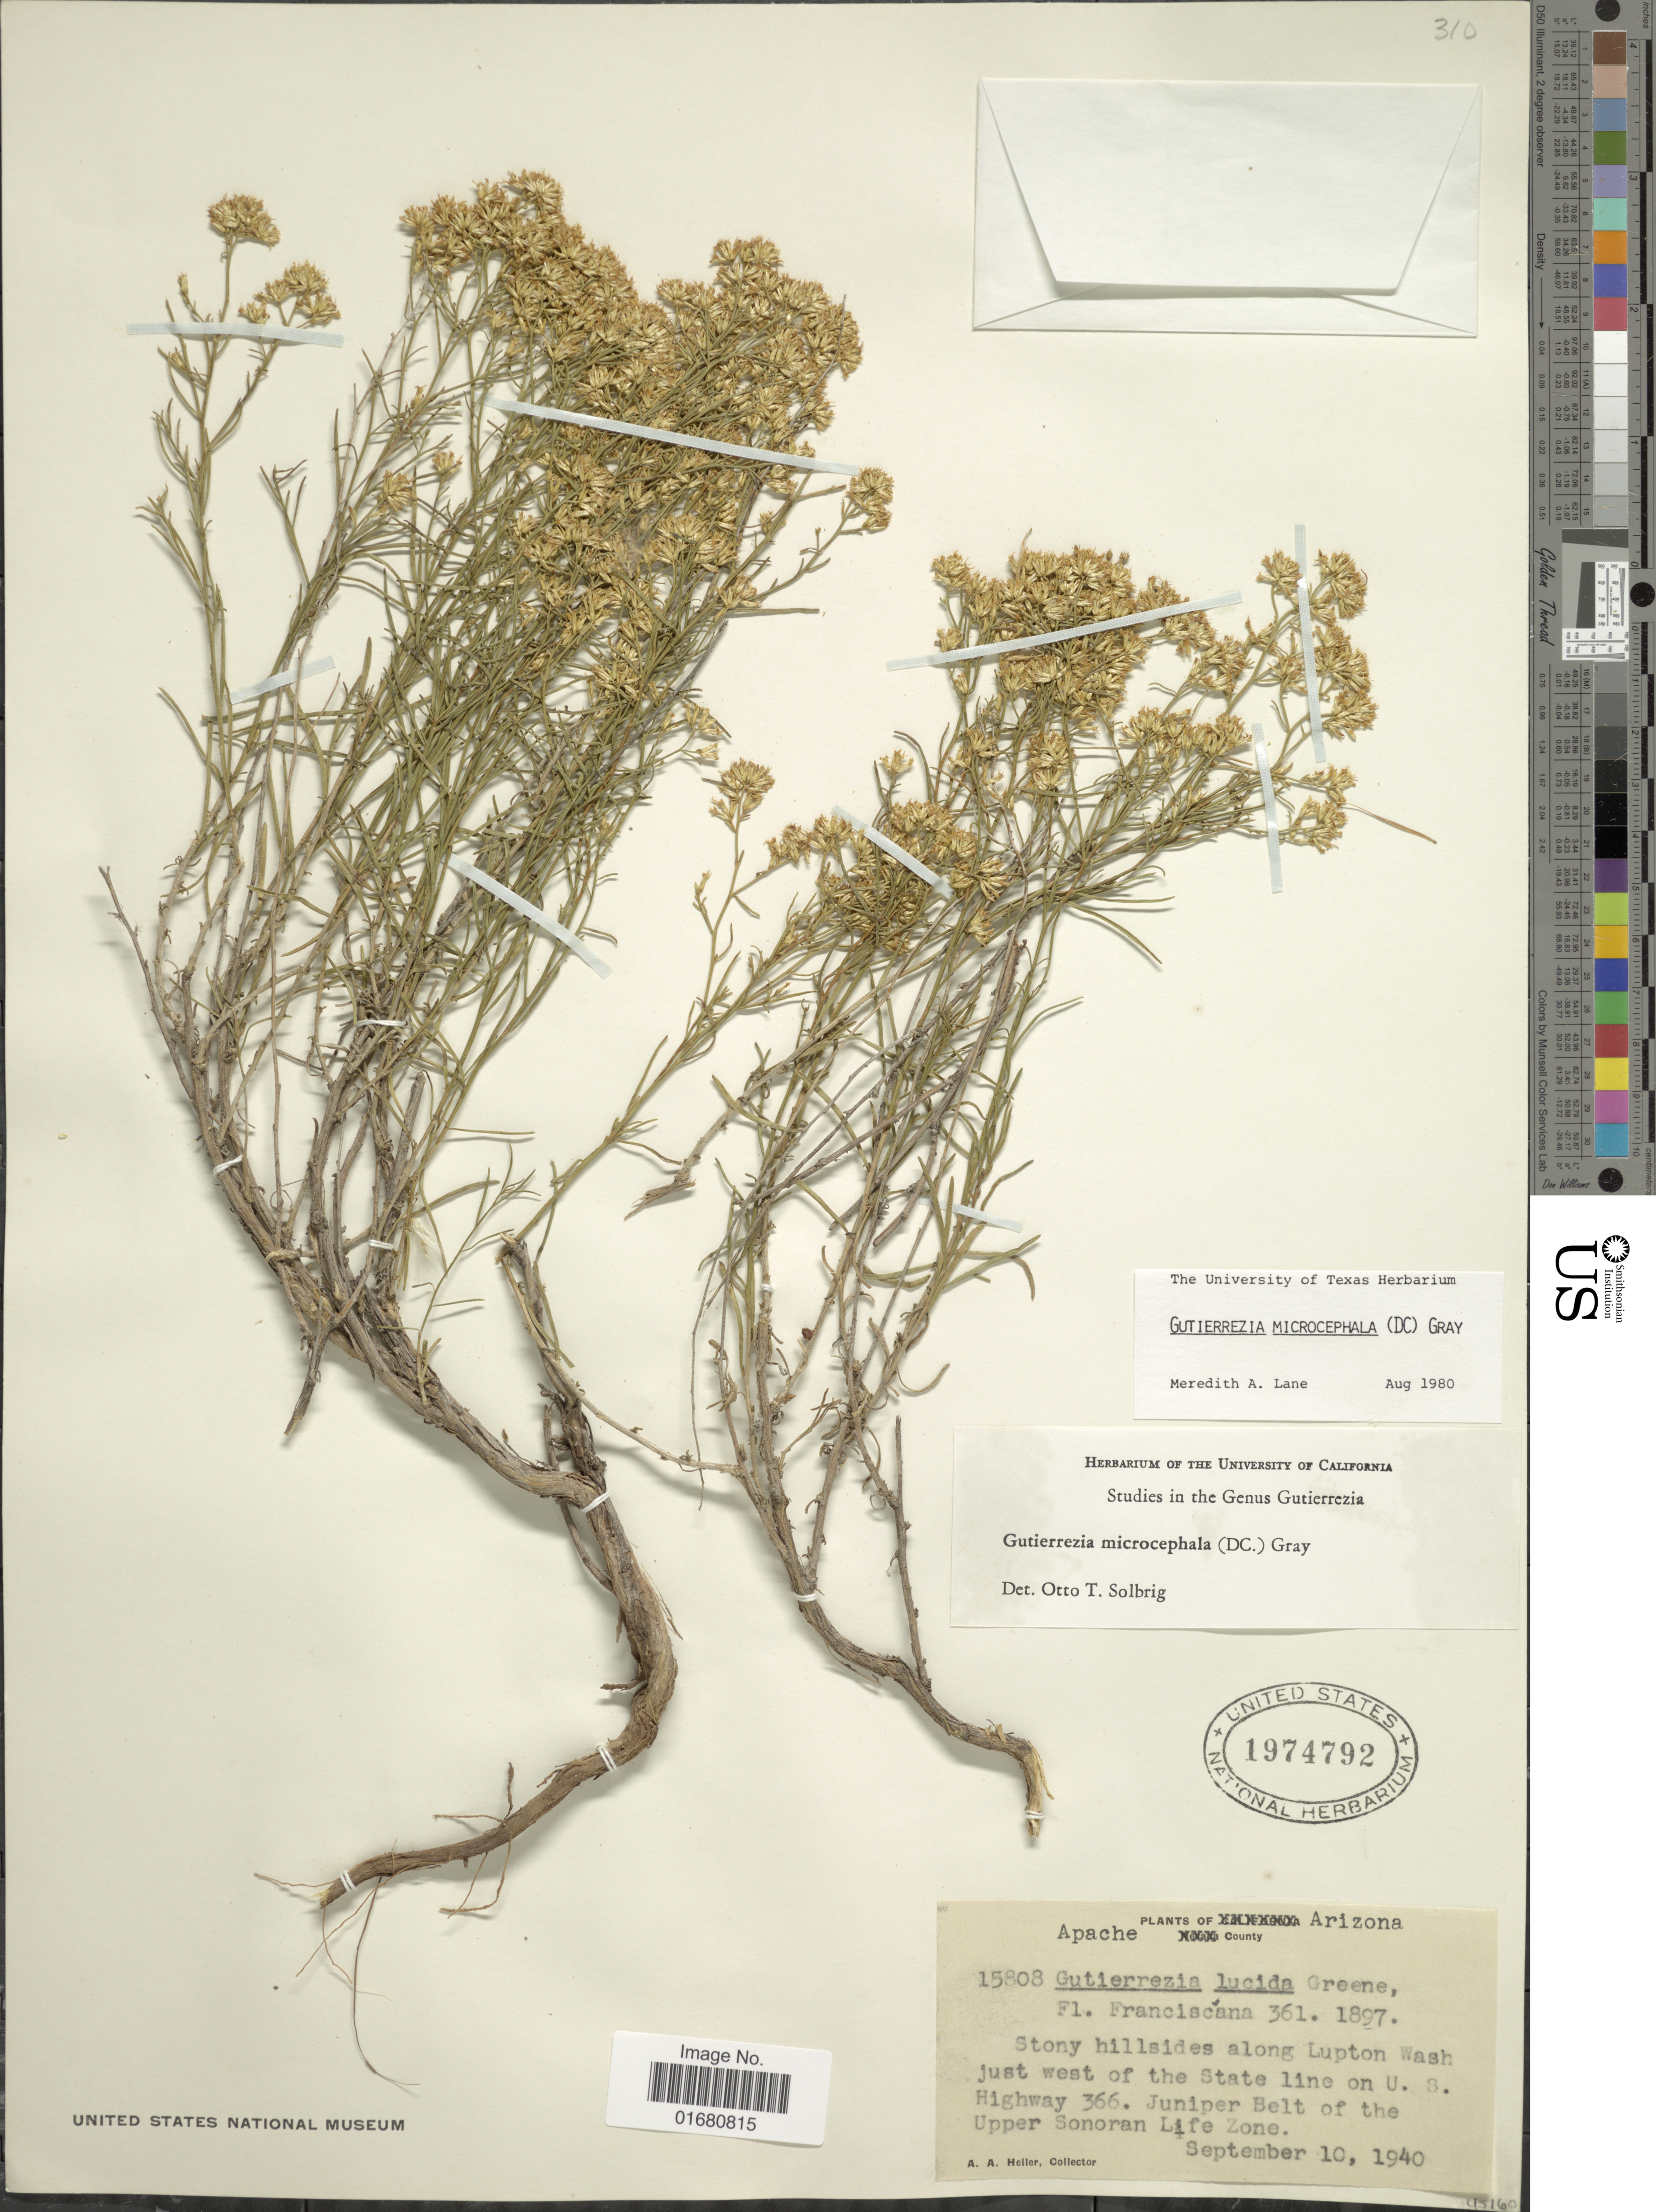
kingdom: Plantae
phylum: Tracheophyta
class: Magnoliopsida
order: Asterales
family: Asteraceae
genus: Gutierrezia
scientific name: Gutierrezia microcephala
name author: (DC.) A. Gray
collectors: A. A. Heller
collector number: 15808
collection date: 1940-09-10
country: United States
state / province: Arizona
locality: Apache County, Stony hillsides along Lupton Wash just west of the State line on U.S. Highway 366. Juniper Belt on the Upper Sonoran Life Zone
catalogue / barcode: US 1974792